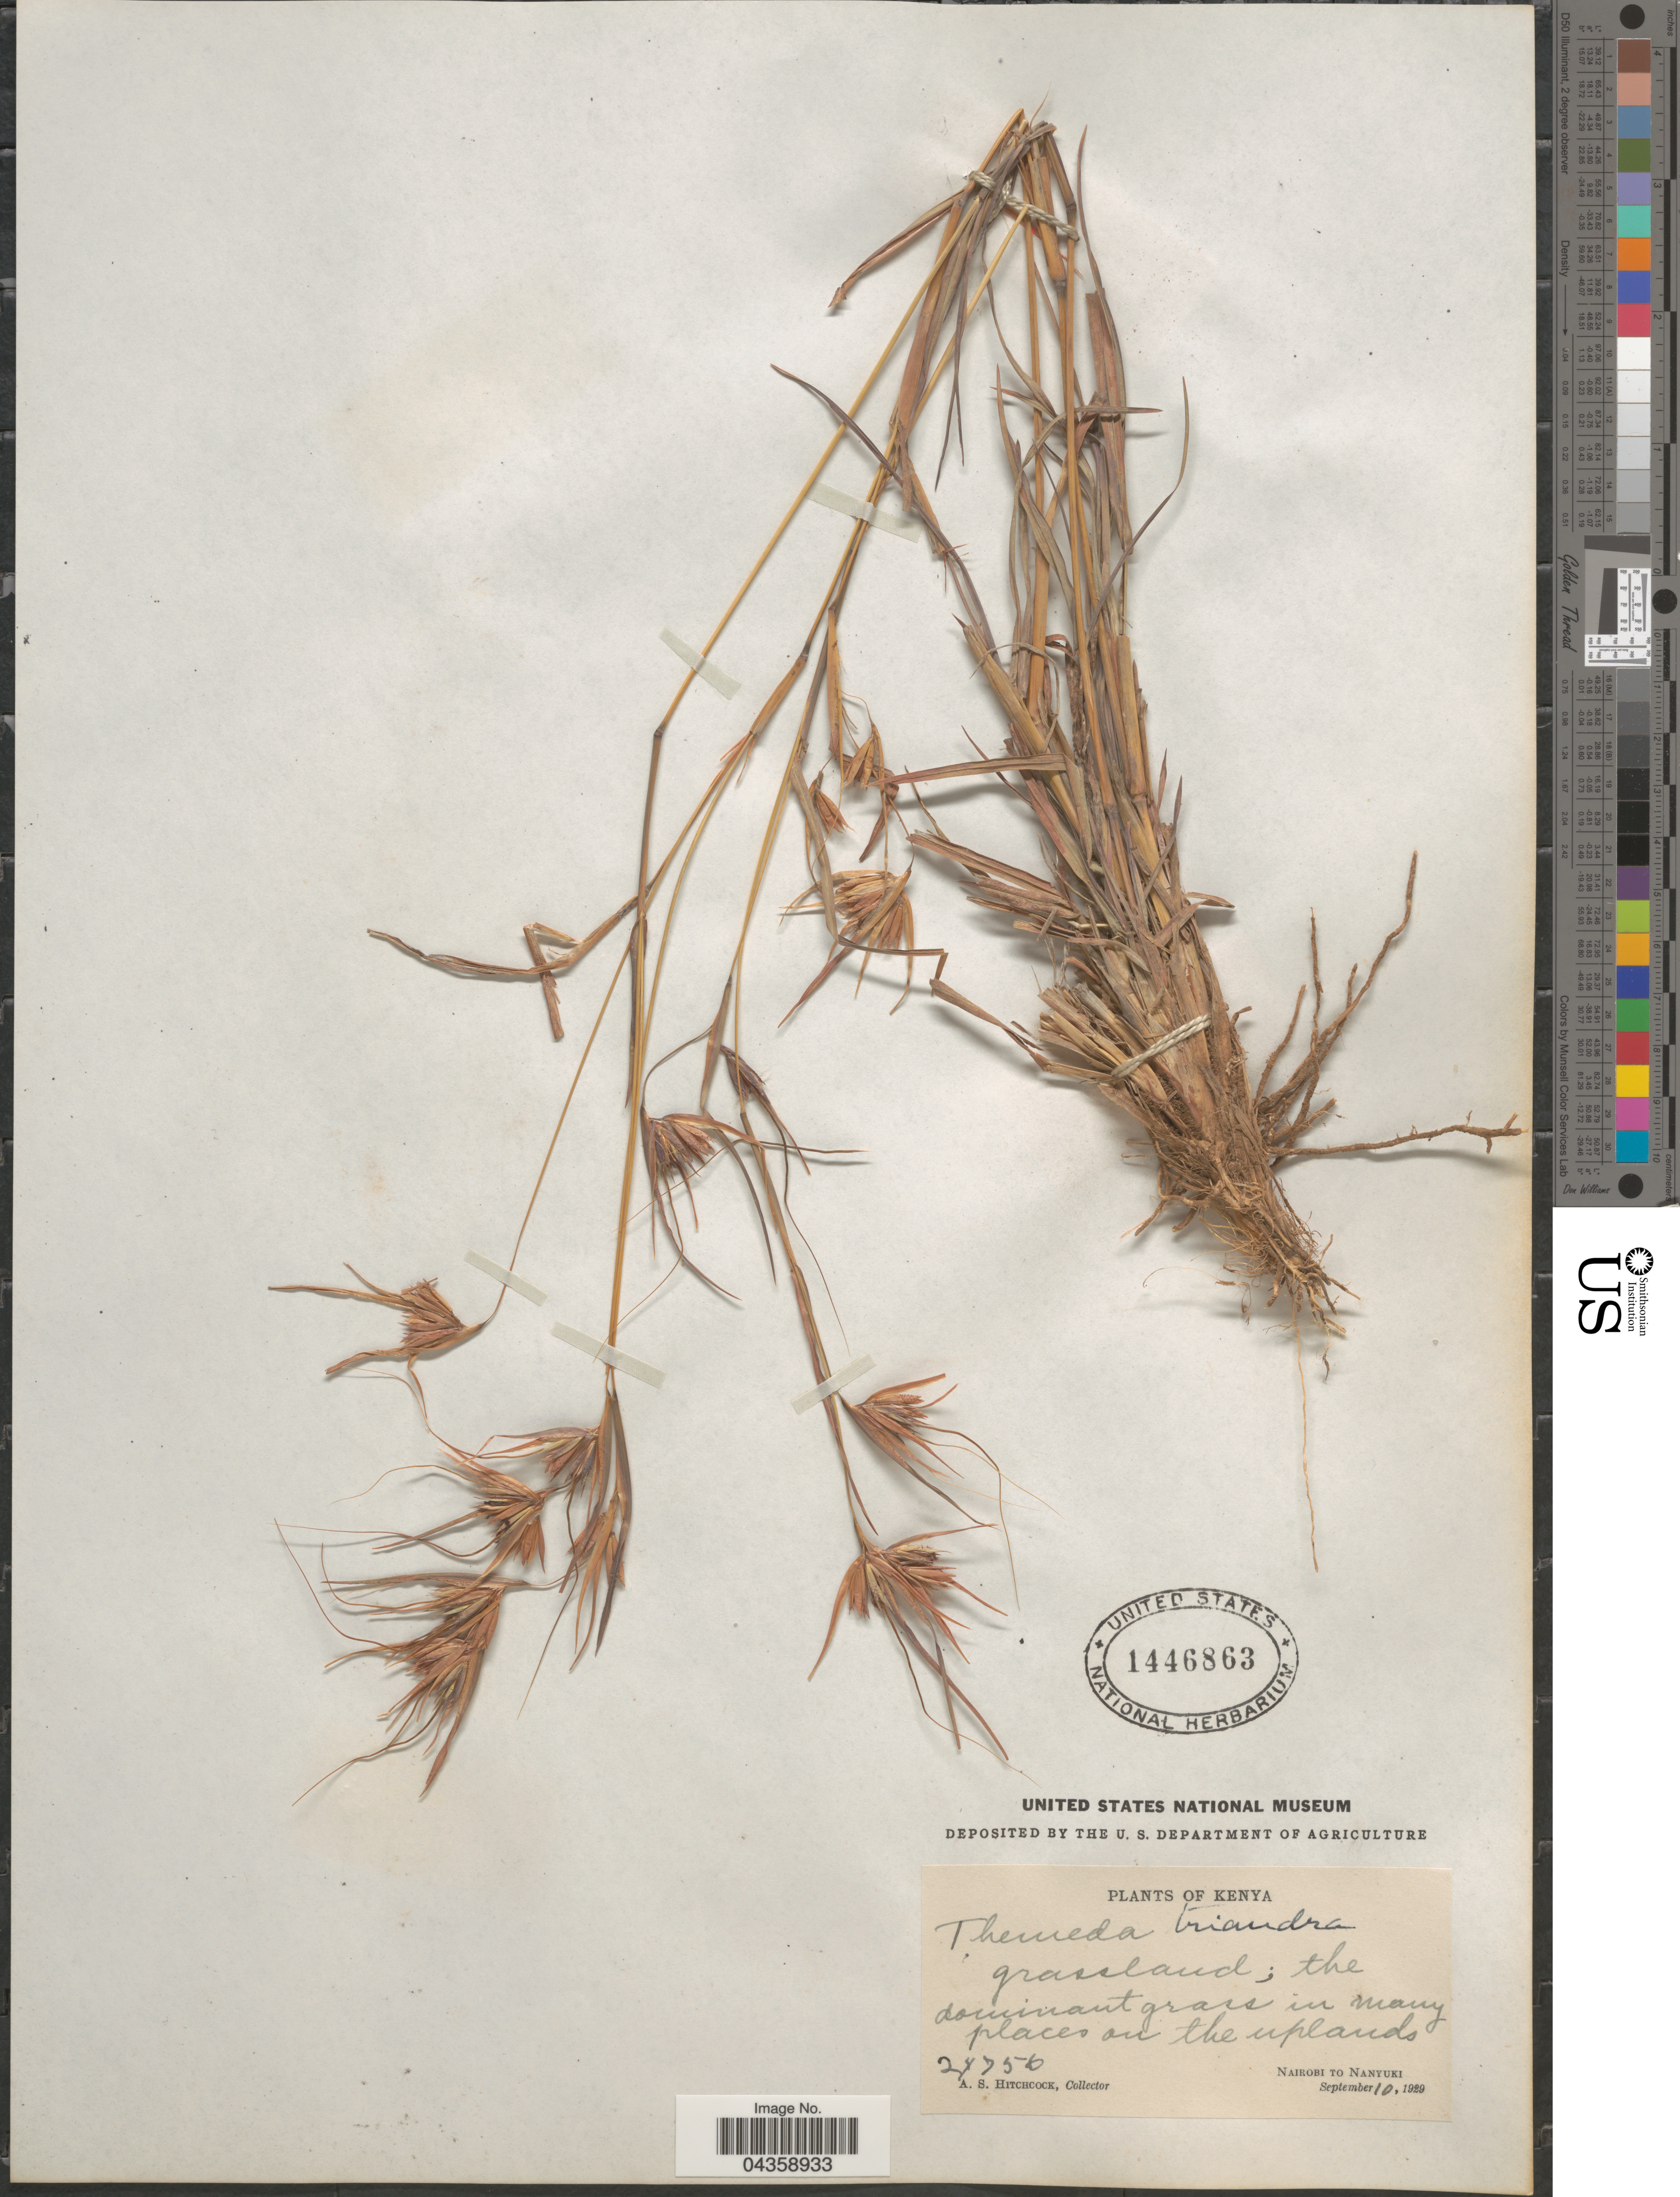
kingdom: Plantae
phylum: Tracheophyta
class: Liliopsida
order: Poales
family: Poaceae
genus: Themeda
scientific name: Themeda triandra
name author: Forssk.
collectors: A. S. Hitchcock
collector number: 24756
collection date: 1929-09-10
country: Kenya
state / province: Nairobi Area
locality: Nairobi to Nanyuki.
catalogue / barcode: US 1446863